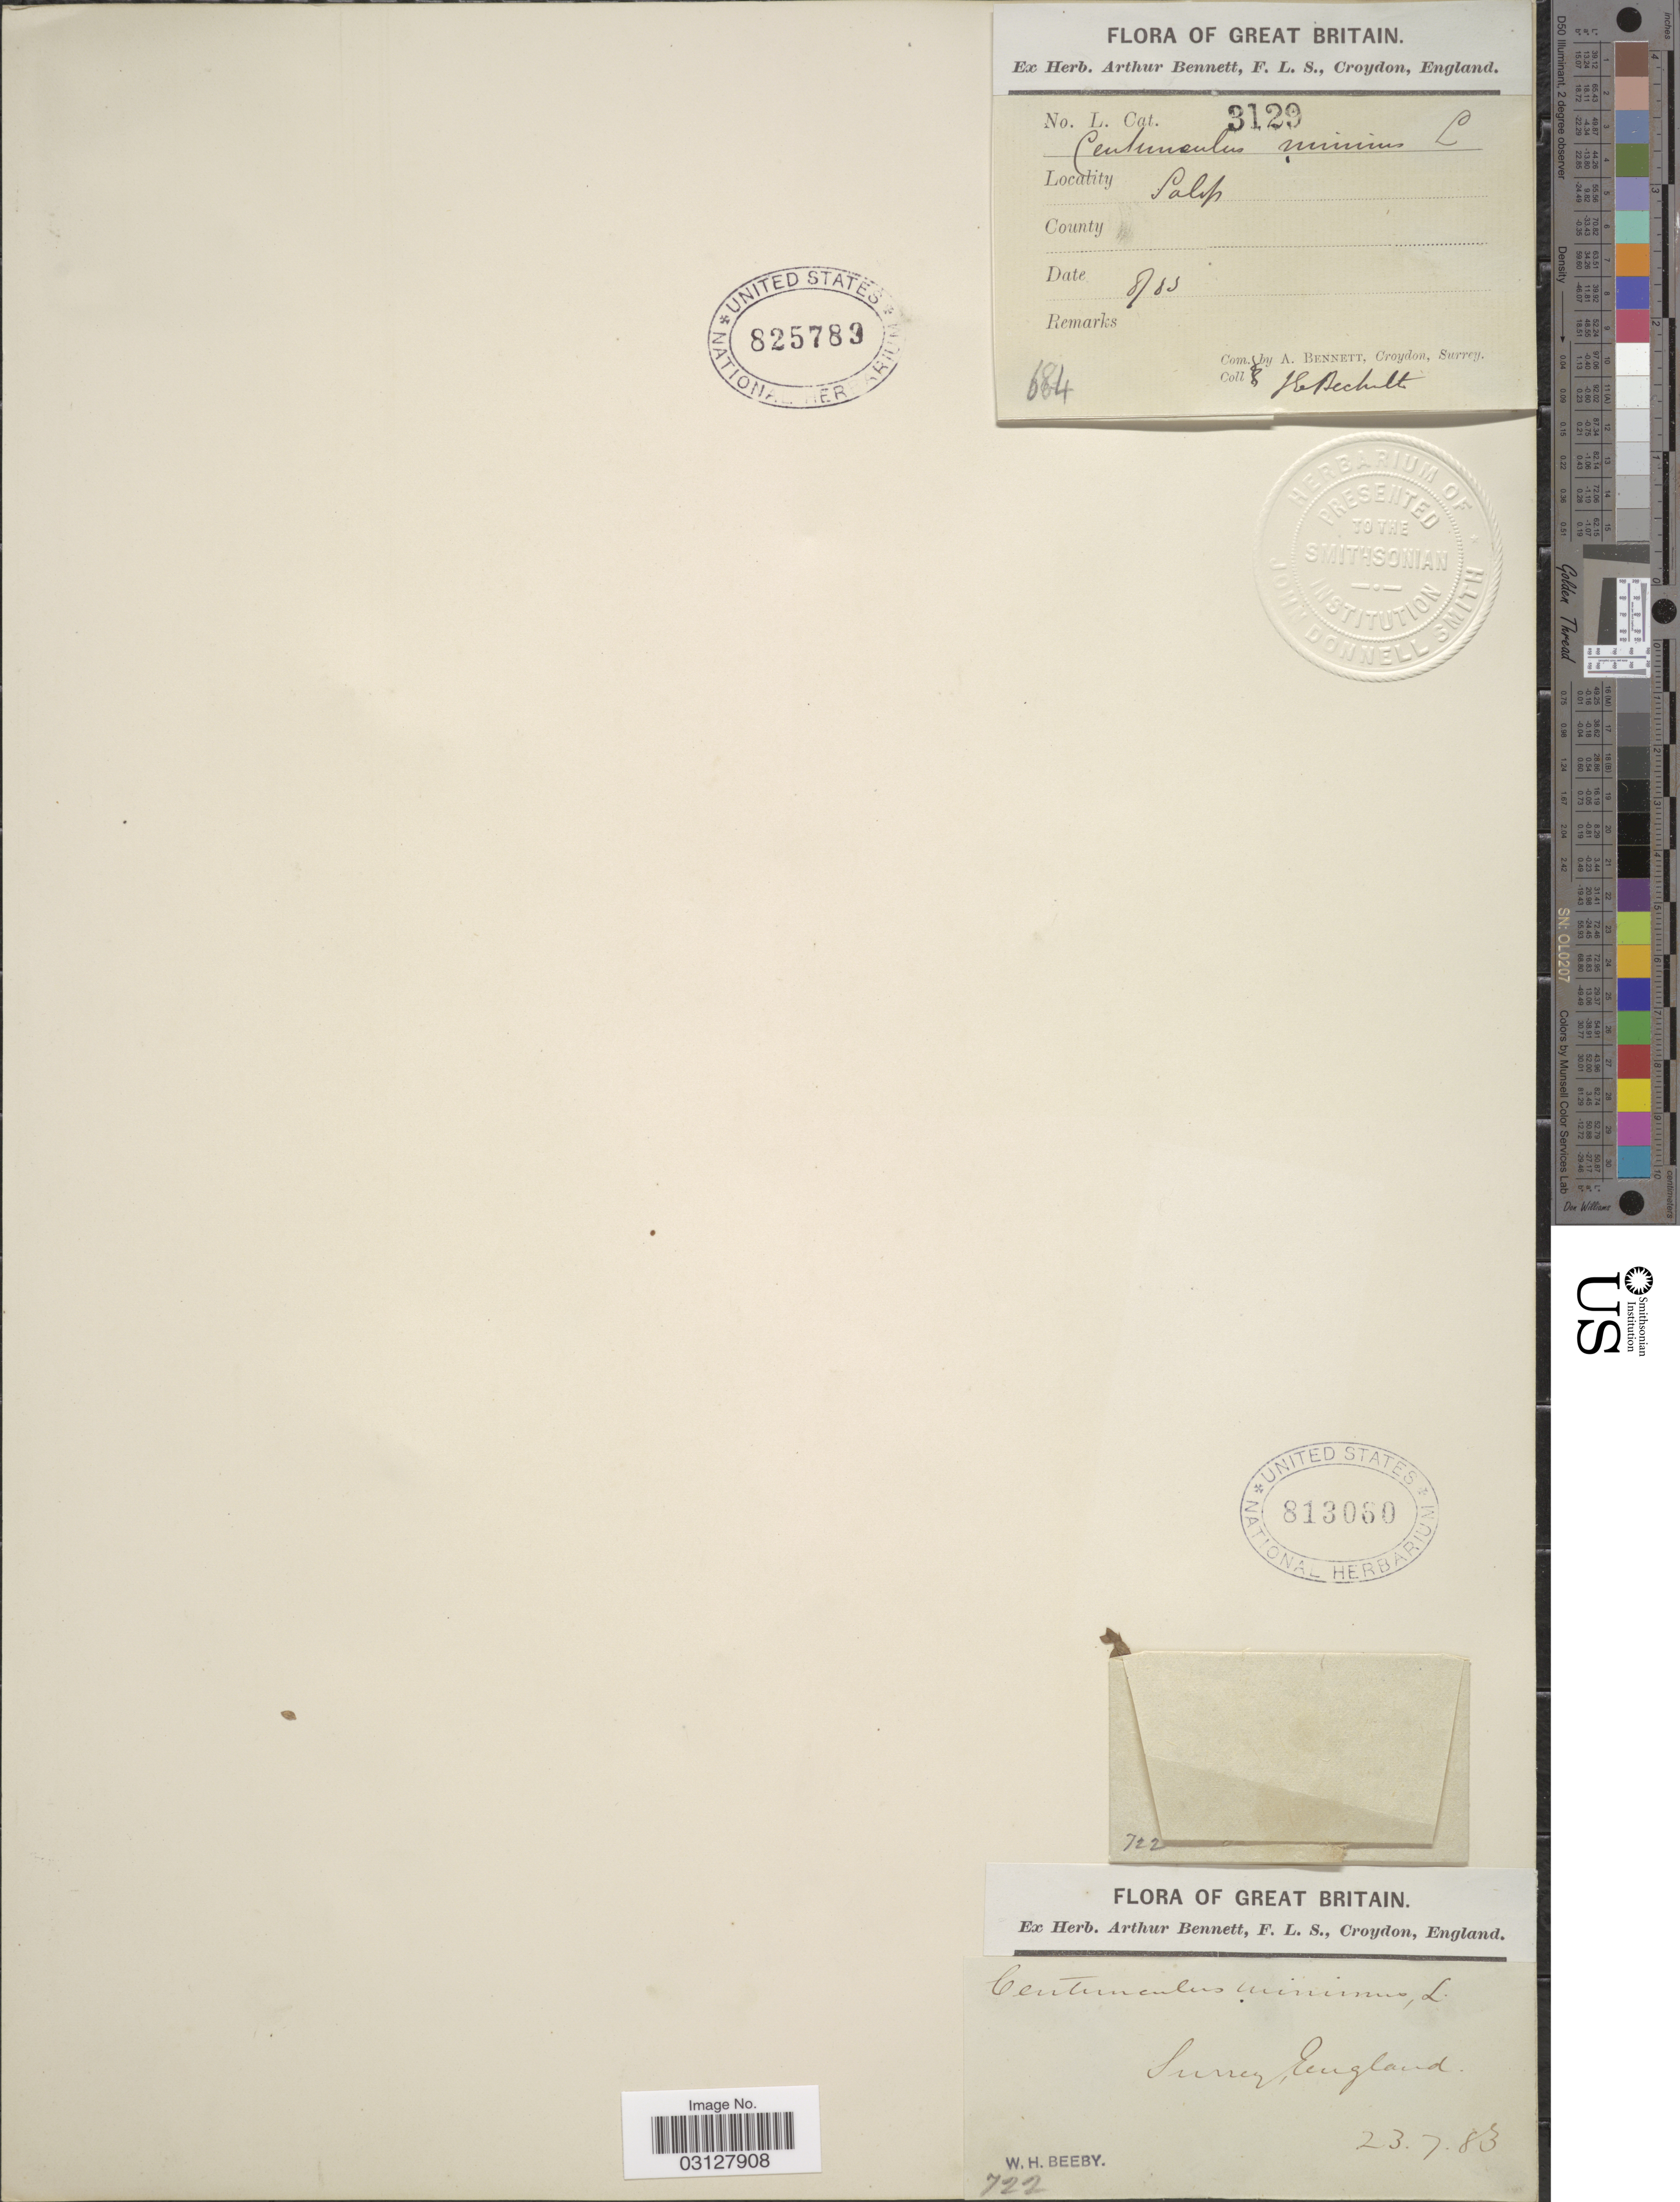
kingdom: Plantae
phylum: Tracheophyta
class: Magnoliopsida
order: Ericales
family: Primulaceae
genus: Centunculus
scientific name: Centunculus minimus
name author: L.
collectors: A. Bennett & W. Bechult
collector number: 3129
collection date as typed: Transcribed d/m/y: /8/83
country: United Kingdom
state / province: England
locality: Great Britain. Surrey.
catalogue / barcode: US 825789